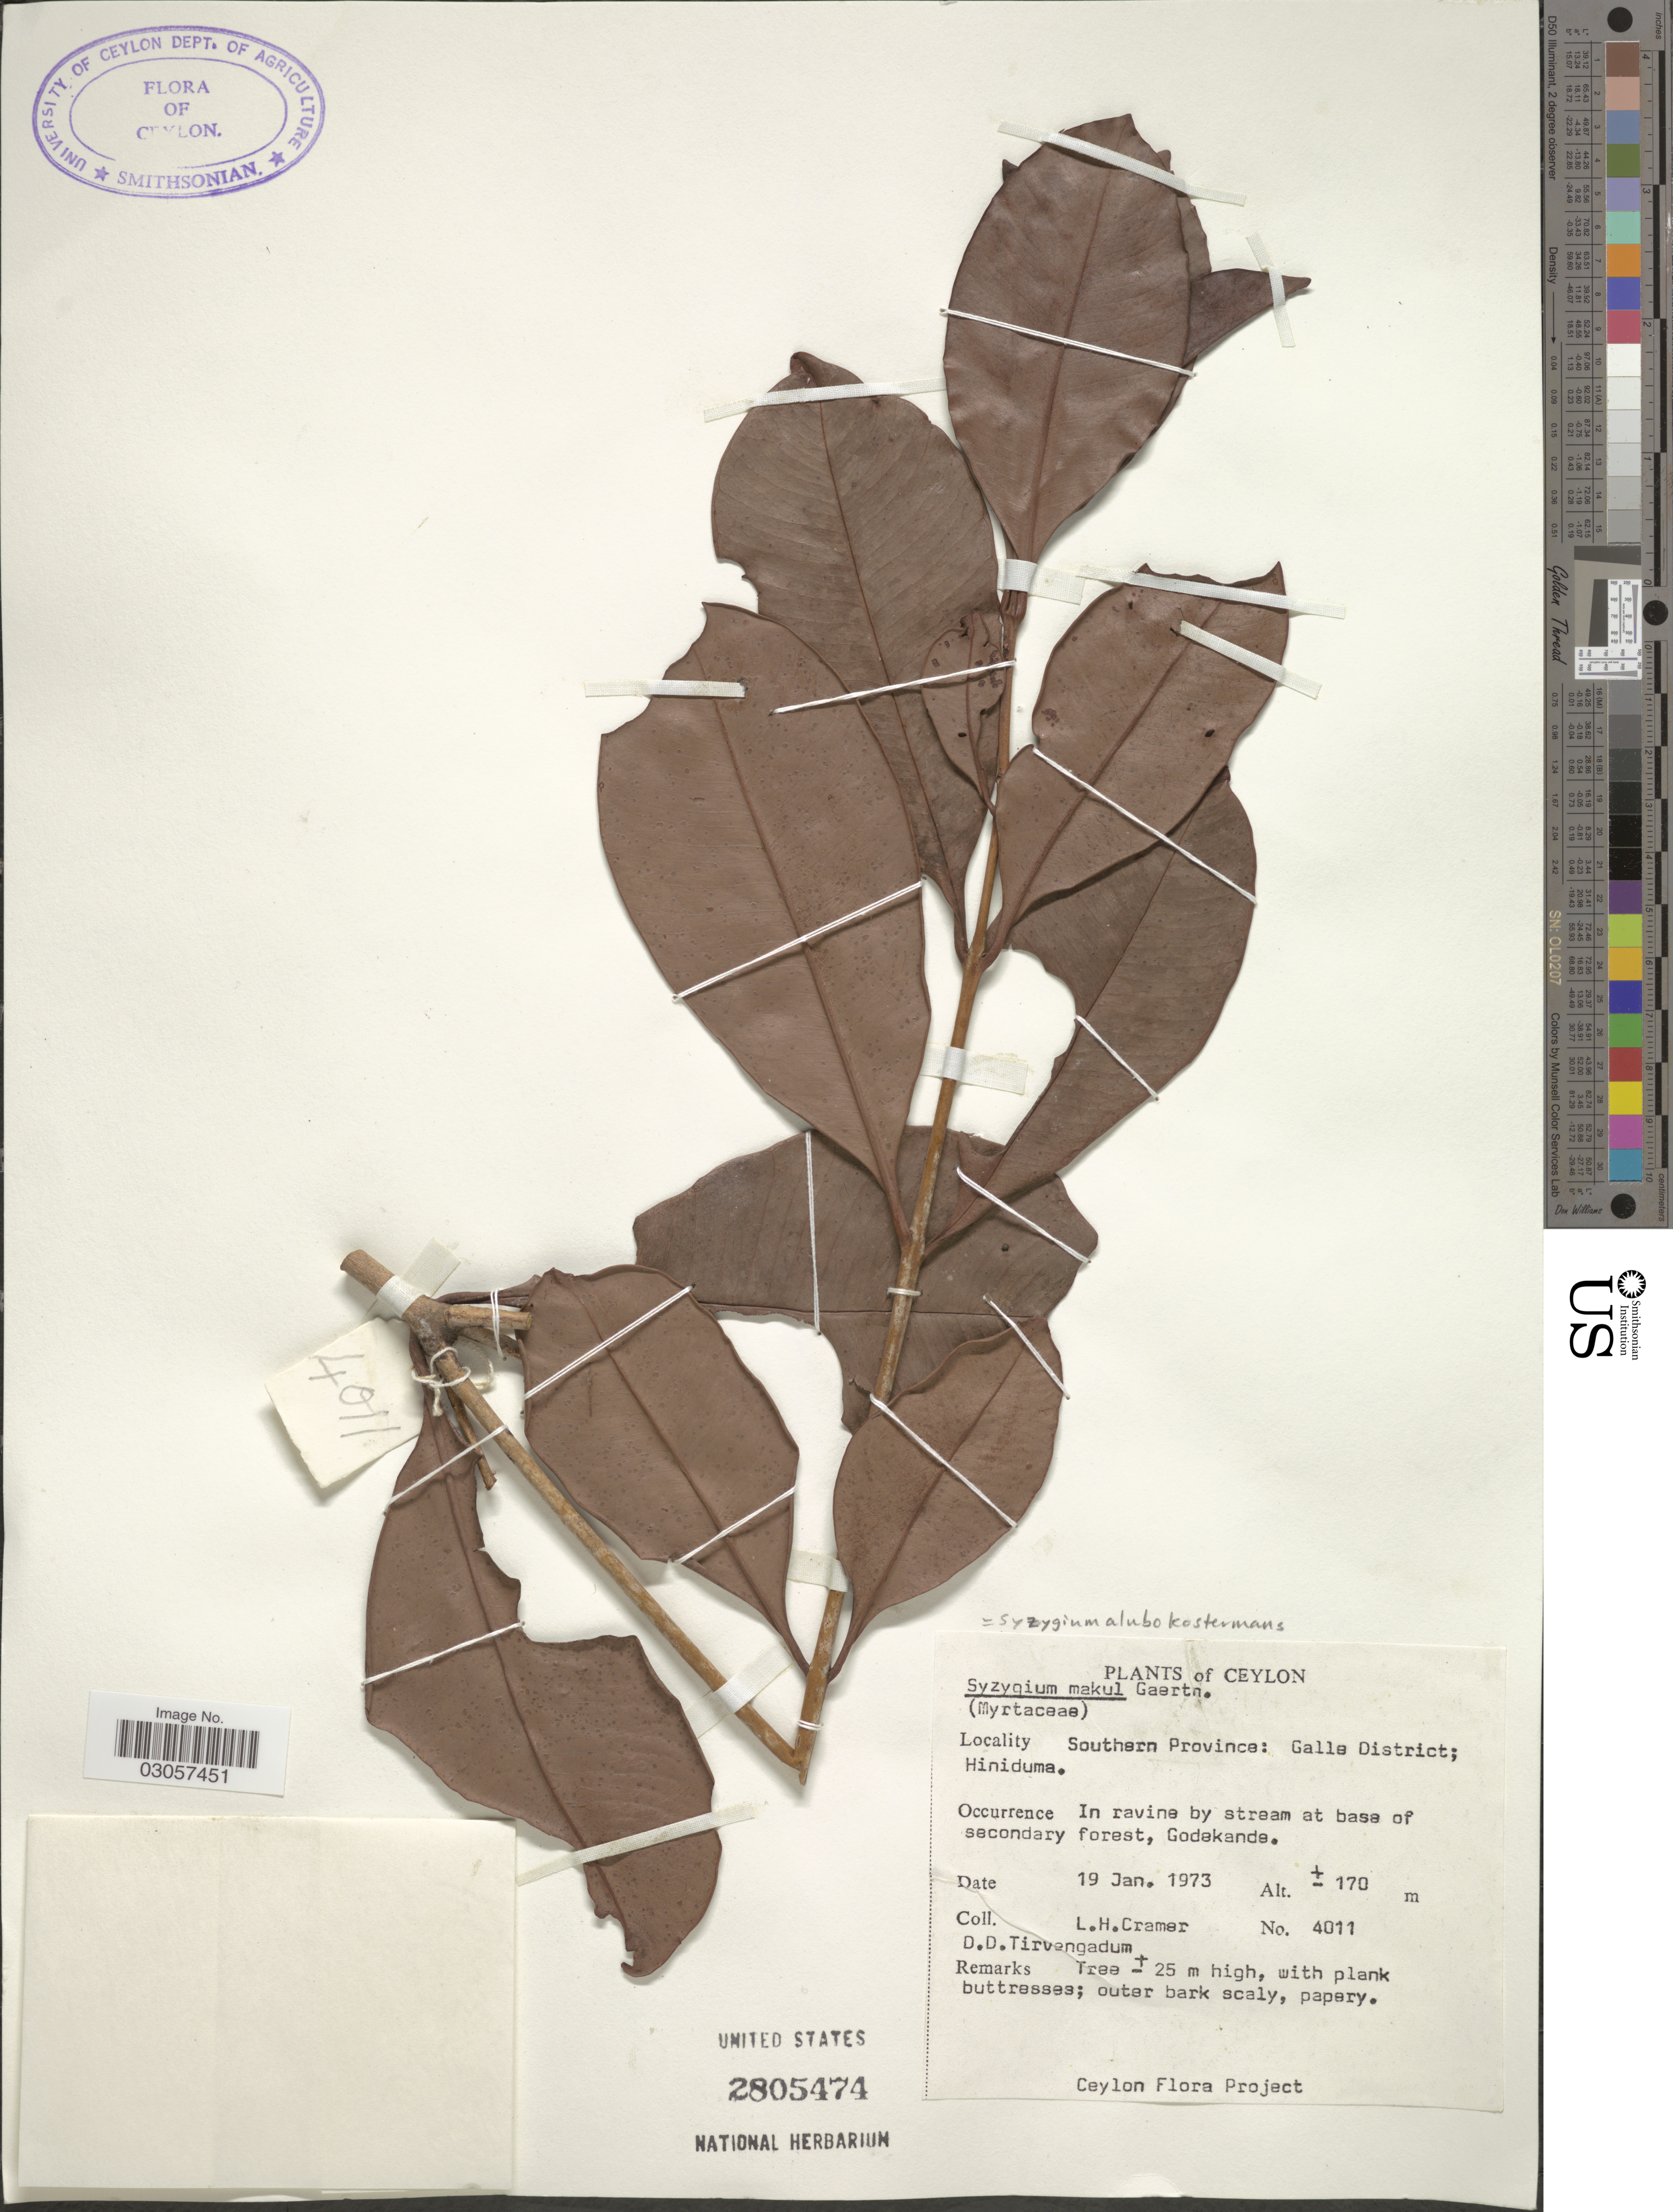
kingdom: Plantae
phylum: Tracheophyta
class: Magnoliopsida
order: Myrtales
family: Myrtaceae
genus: Syzygium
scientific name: Syzygium alubo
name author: Kosterm.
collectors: L. H. Cramer & D. Tirvengadum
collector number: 4011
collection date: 1973-01-19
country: Sri Lanka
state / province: Southern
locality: Ceylon, Southern Province: Galle District: Hiniduma, In ravine by stream at base of secondary forest, Godekande.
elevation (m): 170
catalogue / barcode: US 2805474